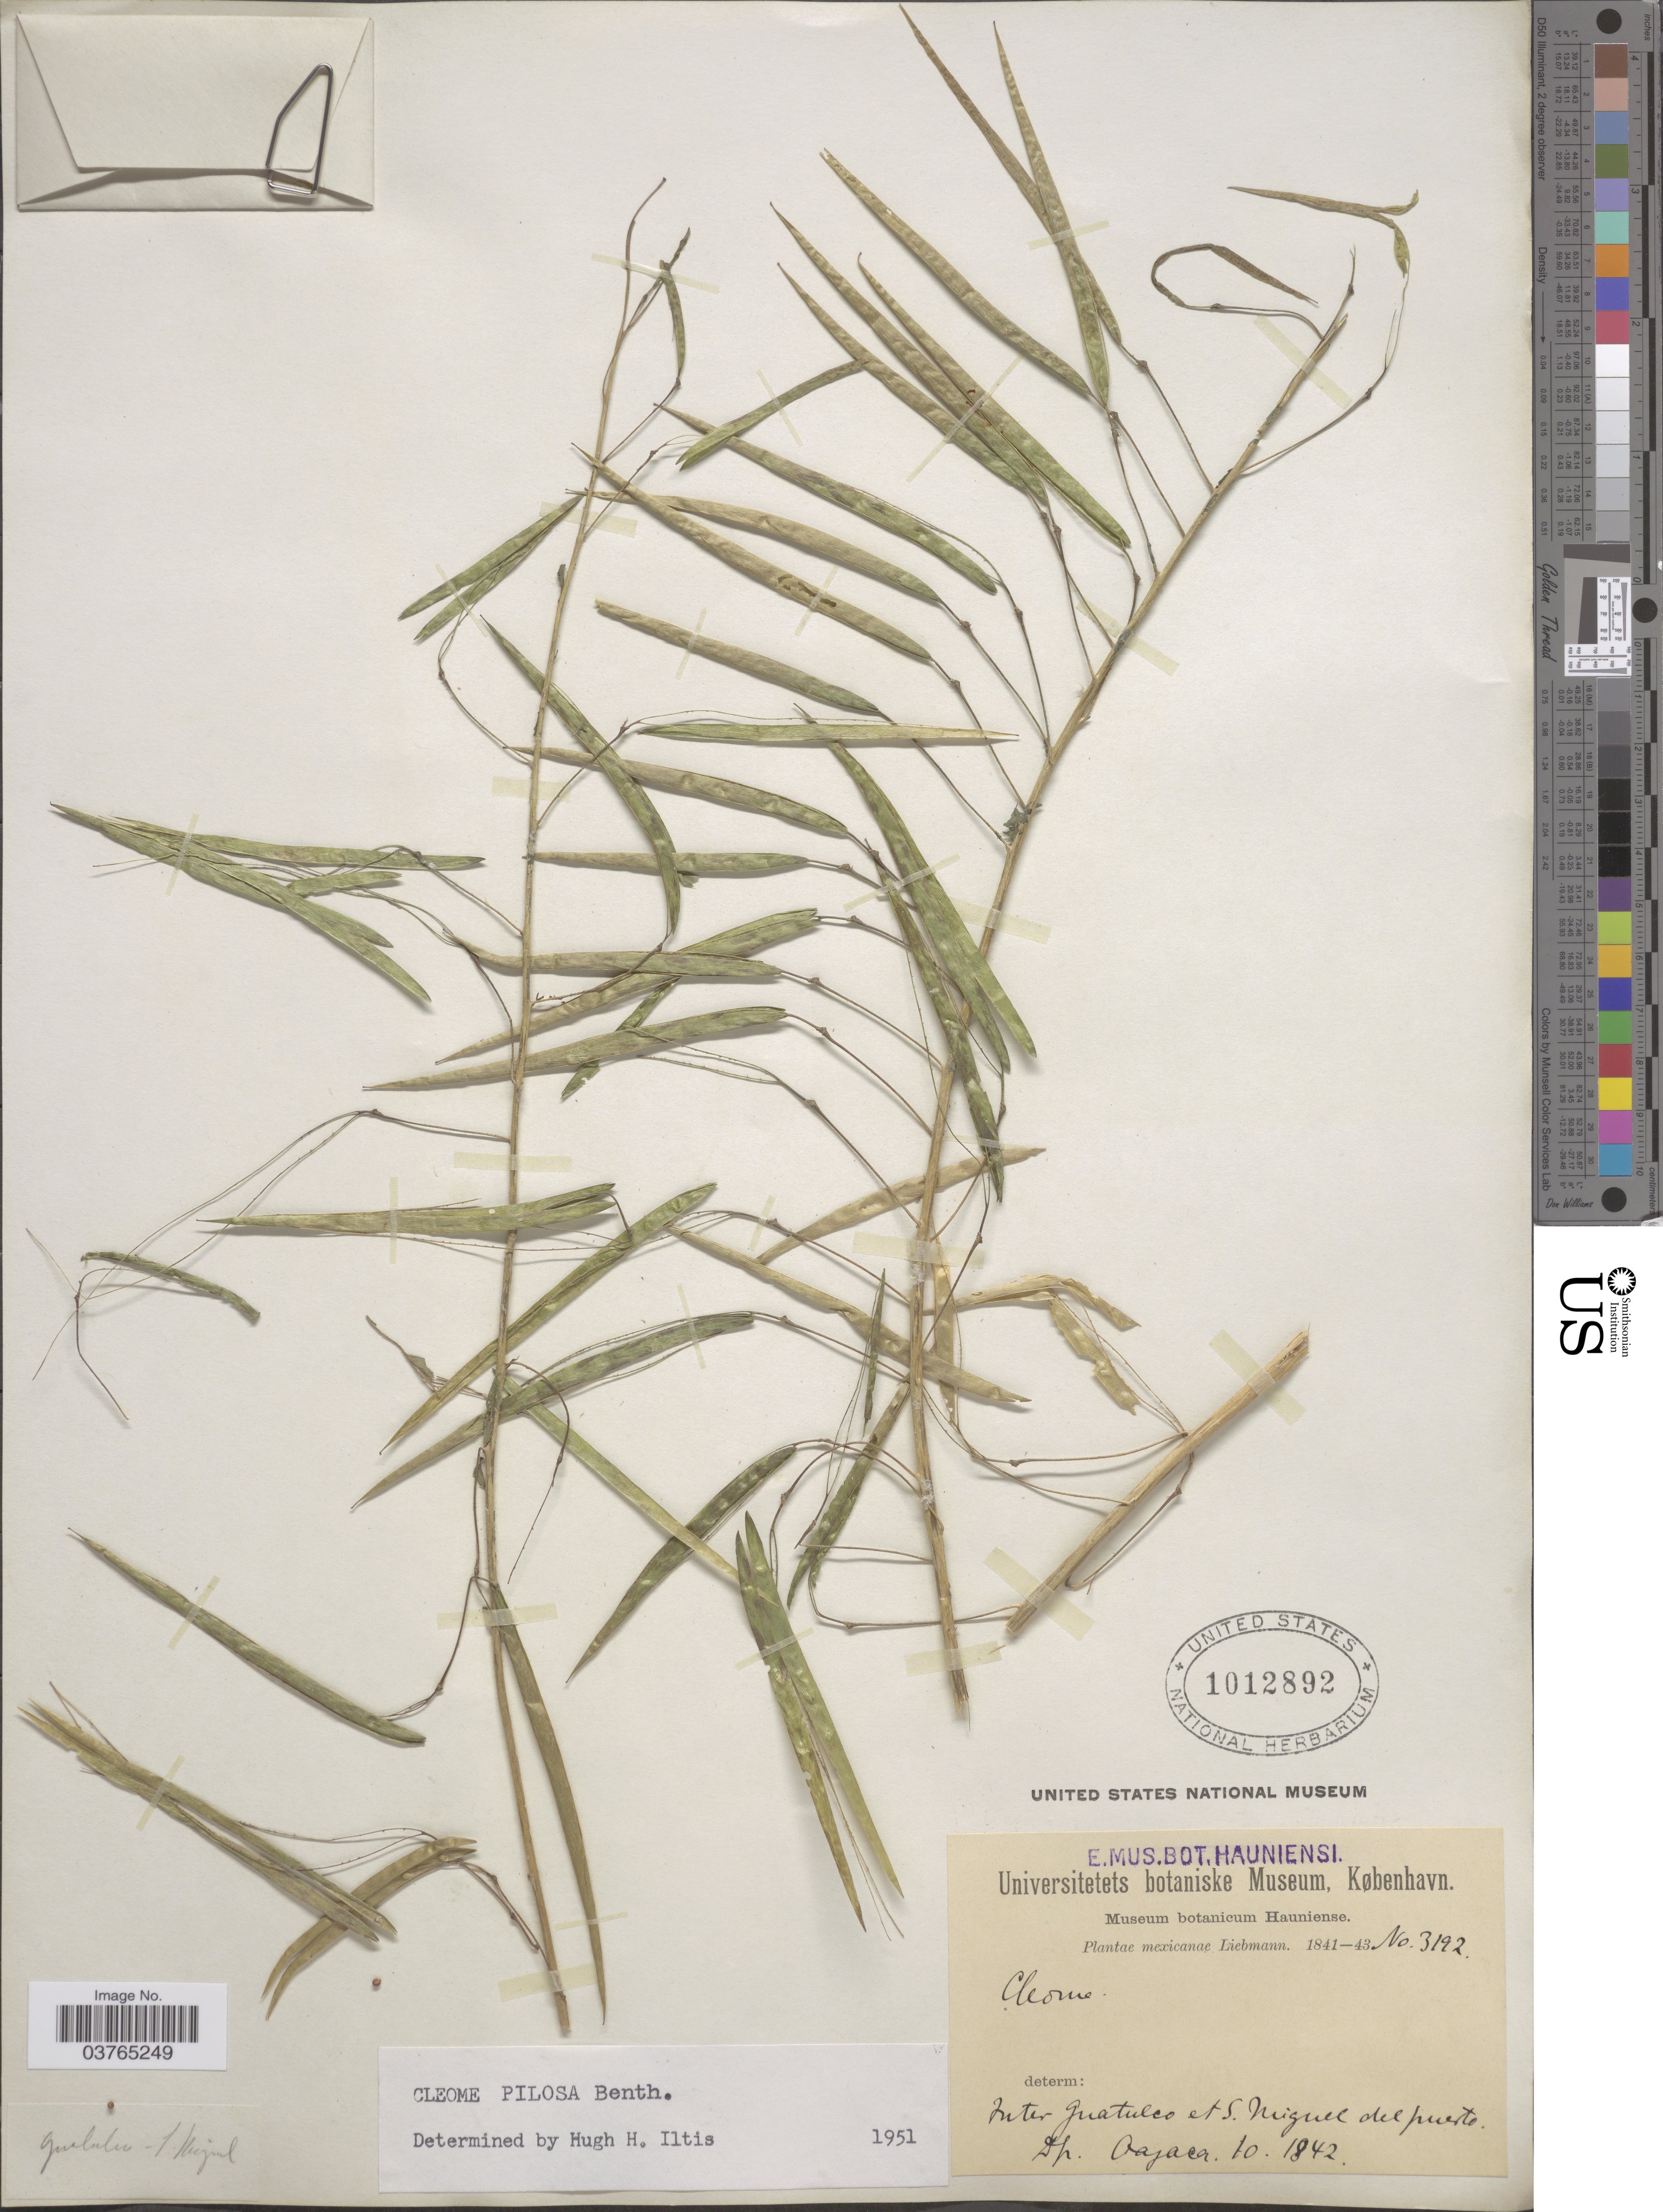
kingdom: Plantae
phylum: Tracheophyta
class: Magnoliopsida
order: Brassicales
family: Cleomaceae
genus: Cochranella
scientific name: Cochranella pilosa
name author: (Benth.) E.M. McGinty & Roalson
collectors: Liebmann, --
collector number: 3192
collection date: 1942-10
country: Mexico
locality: Inter Guatalco et S. Miguel del puerto Dp. Oajaca.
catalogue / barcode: US 1012892